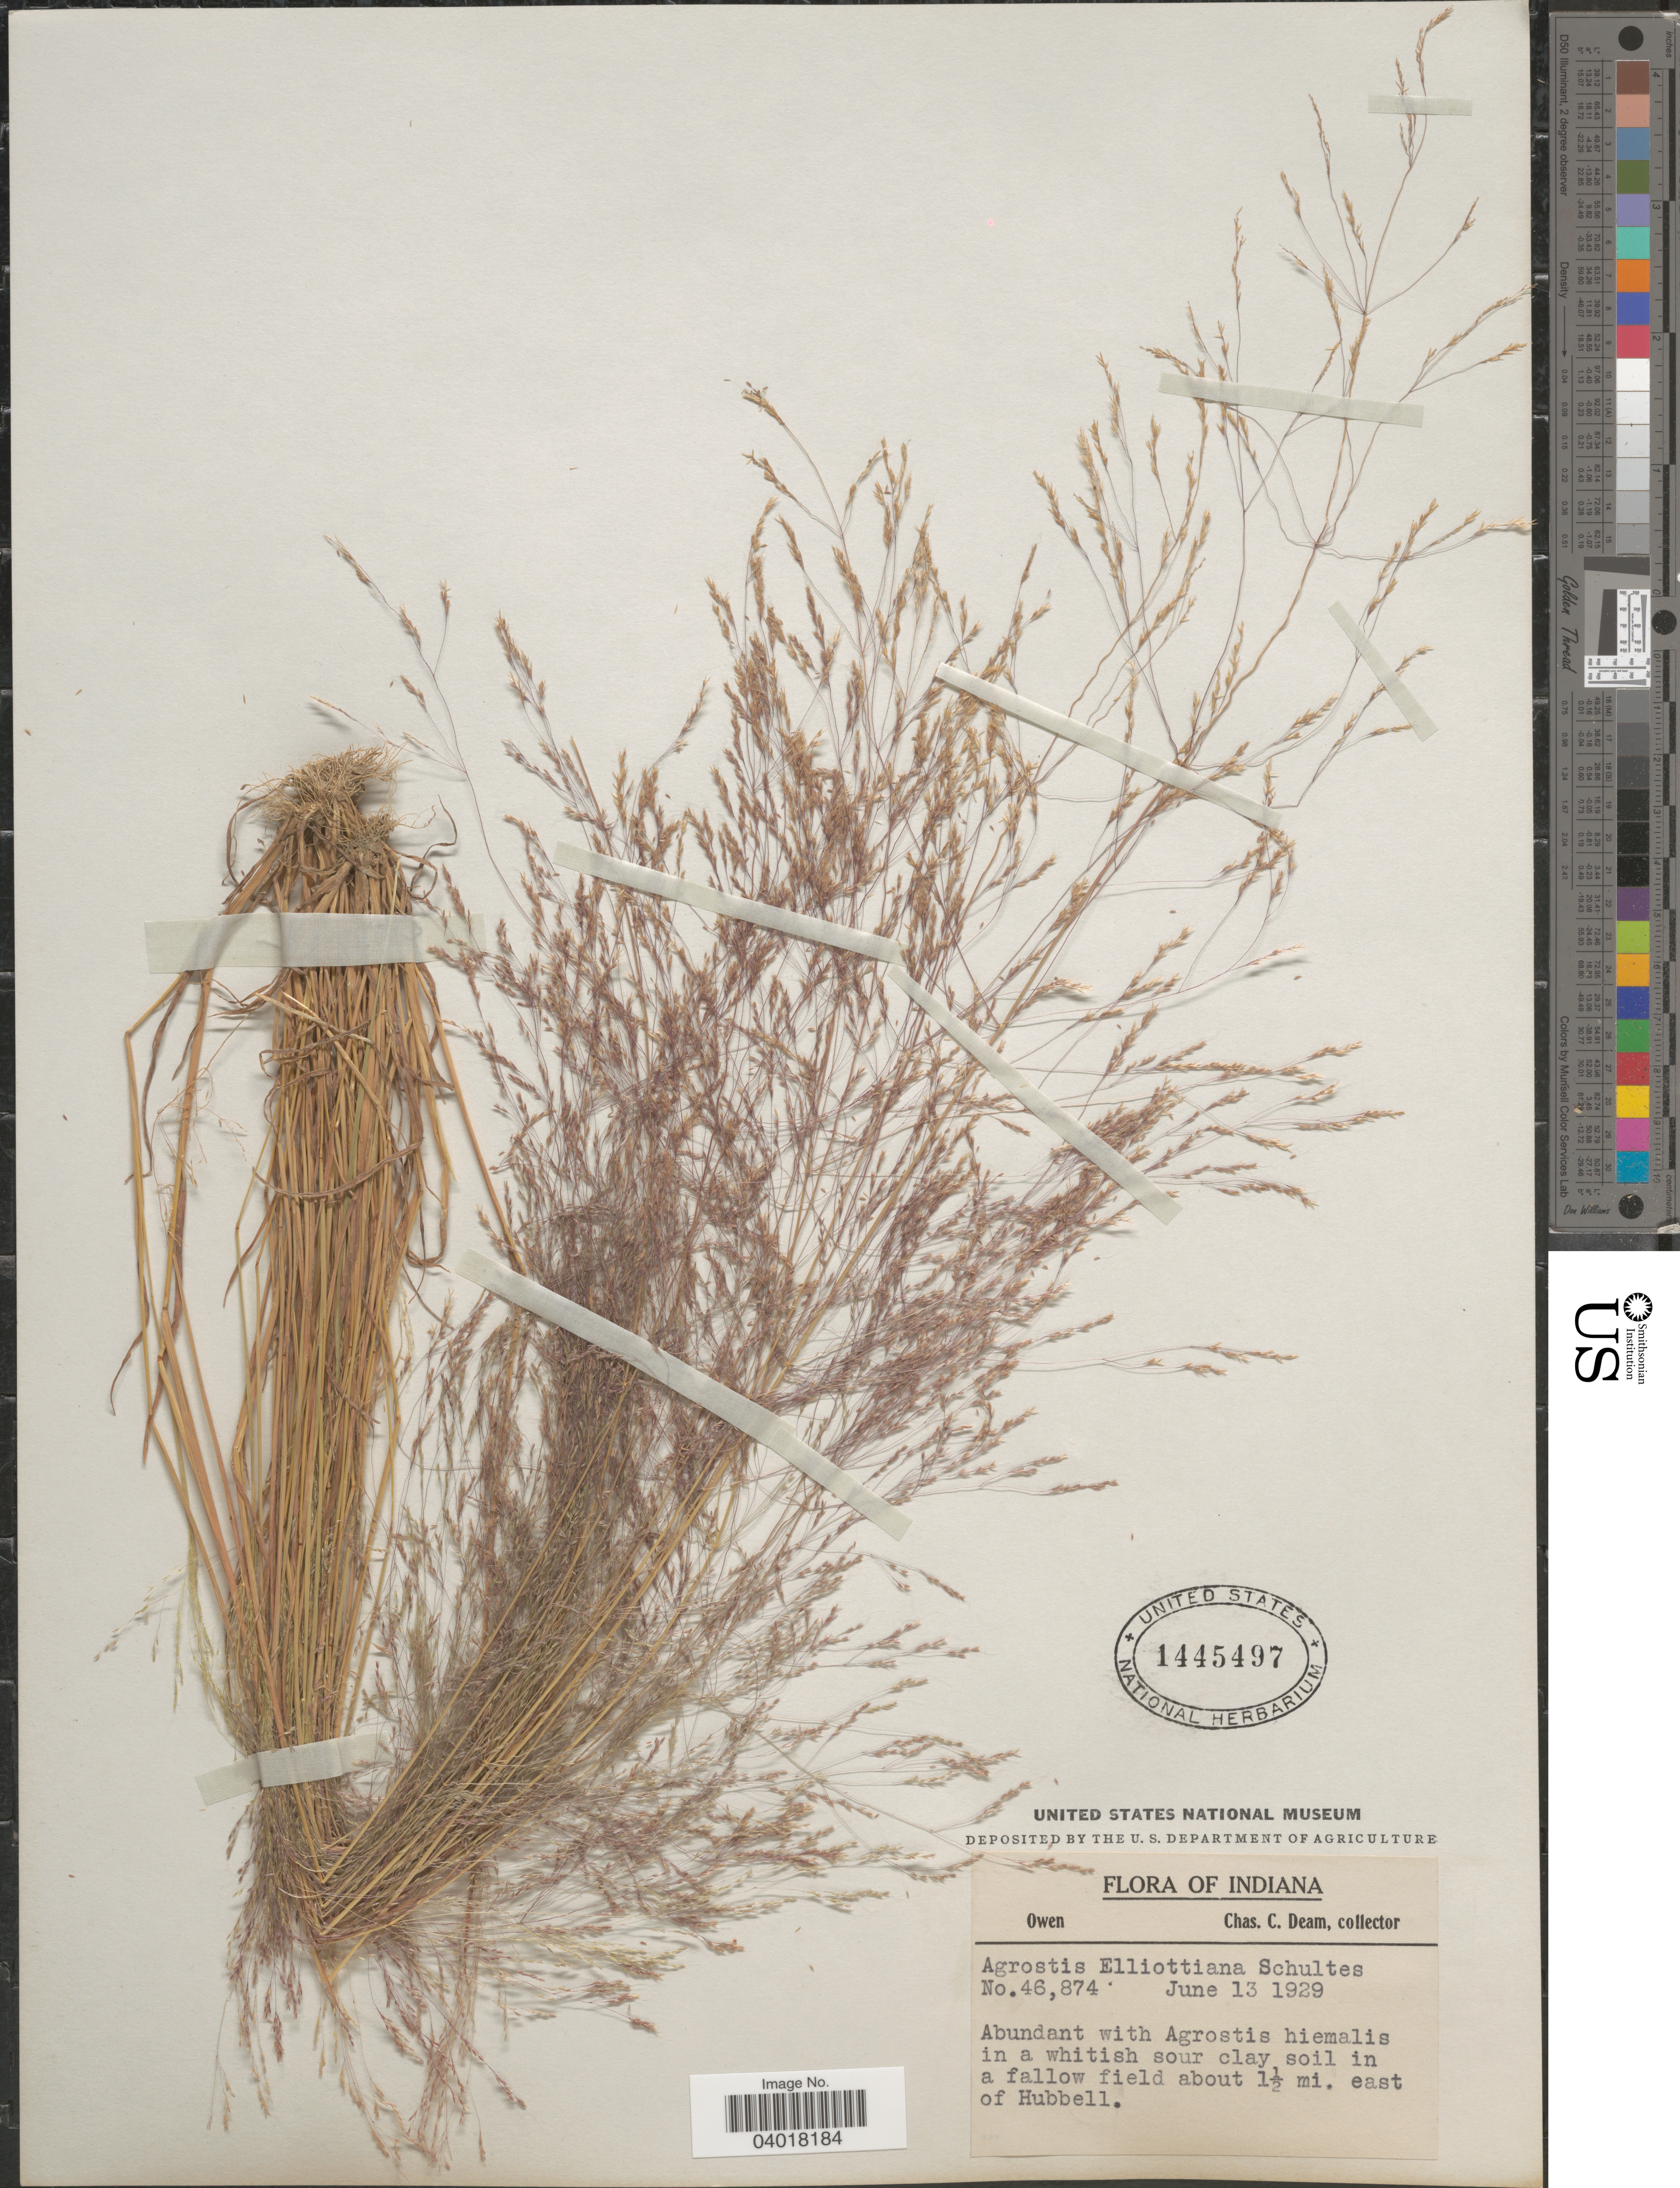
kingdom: Plantae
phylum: Tracheophyta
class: Liliopsida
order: Poales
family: Poaceae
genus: Agrostis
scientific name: Agrostis elliottiana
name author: Schult.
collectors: C. C. Deam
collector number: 46874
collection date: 1929-06-13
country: United States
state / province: Indiana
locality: Owen. In a fallow field about 1½ mi. east of Hubbell.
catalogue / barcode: US 1445497